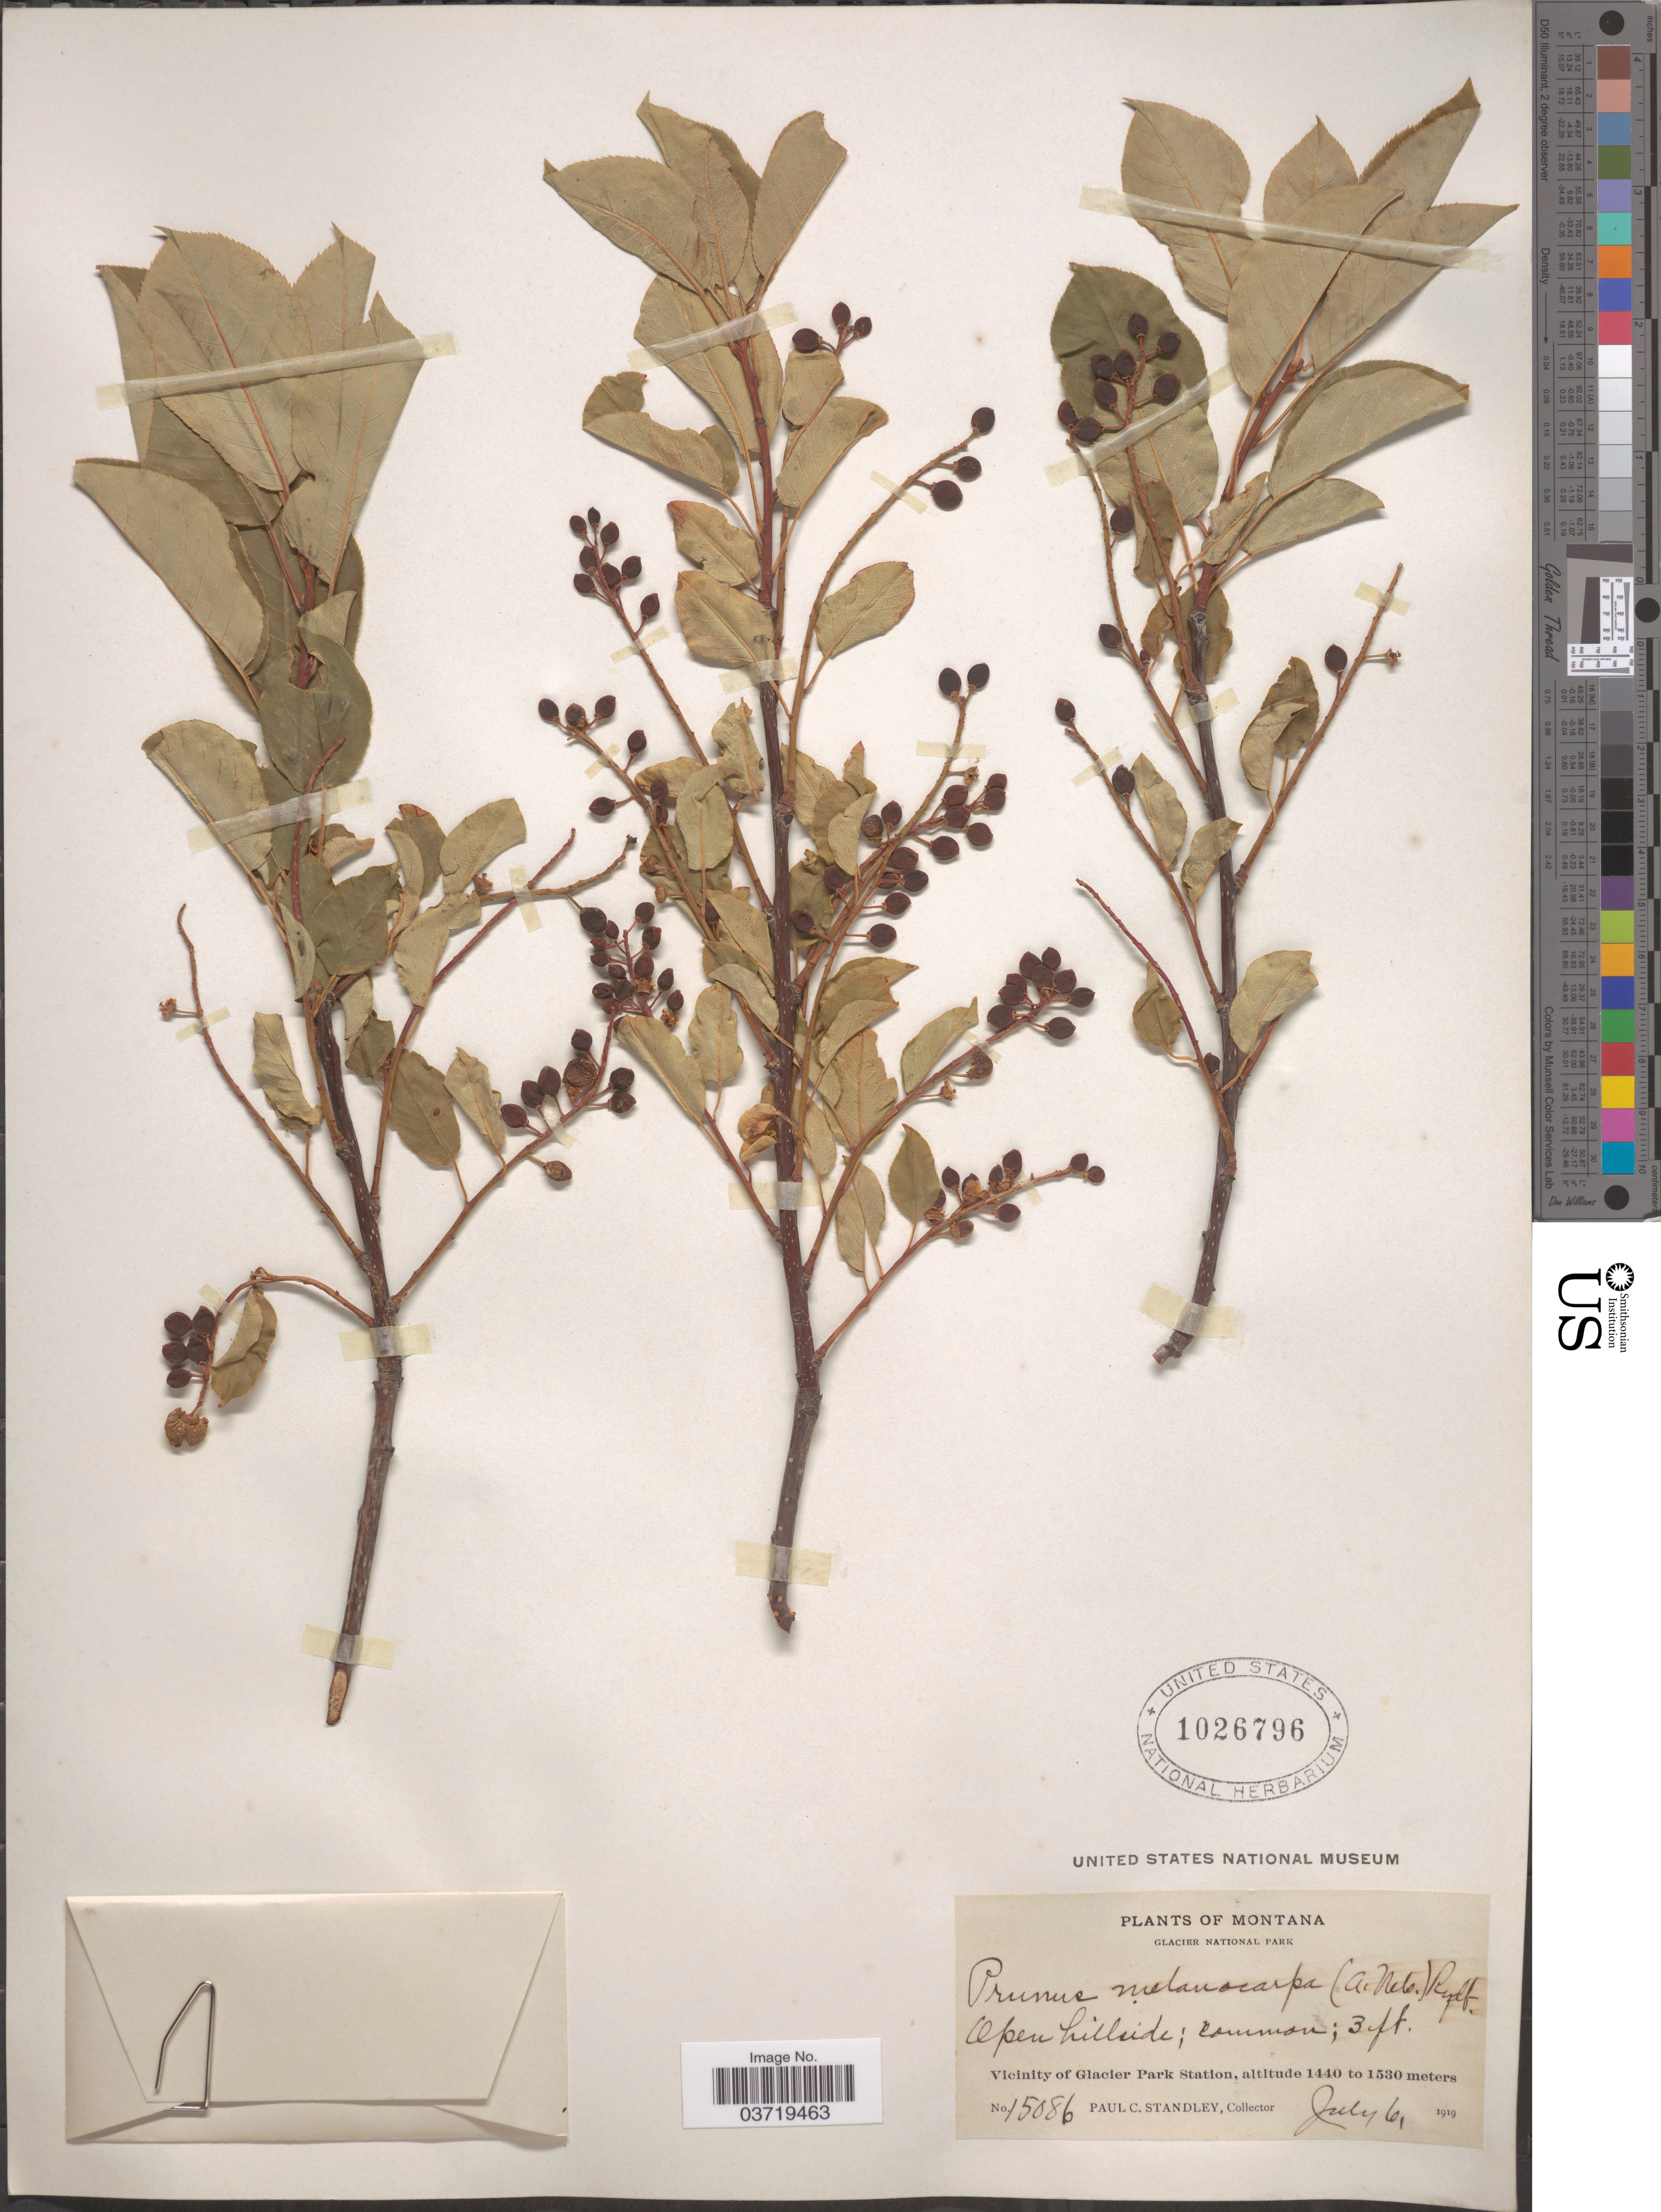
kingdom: Plantae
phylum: Tracheophyta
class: Magnoliopsida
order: Rosales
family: Rosaceae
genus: Prunus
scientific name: Prunus virginiana var. demissa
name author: (Nutt.) Torr.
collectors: P. C. Standley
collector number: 15086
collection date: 1919-07-06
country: United States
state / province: Montana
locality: Glacier National Park. Vicinity Glacier Park Station.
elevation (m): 1440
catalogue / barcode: US 1026796